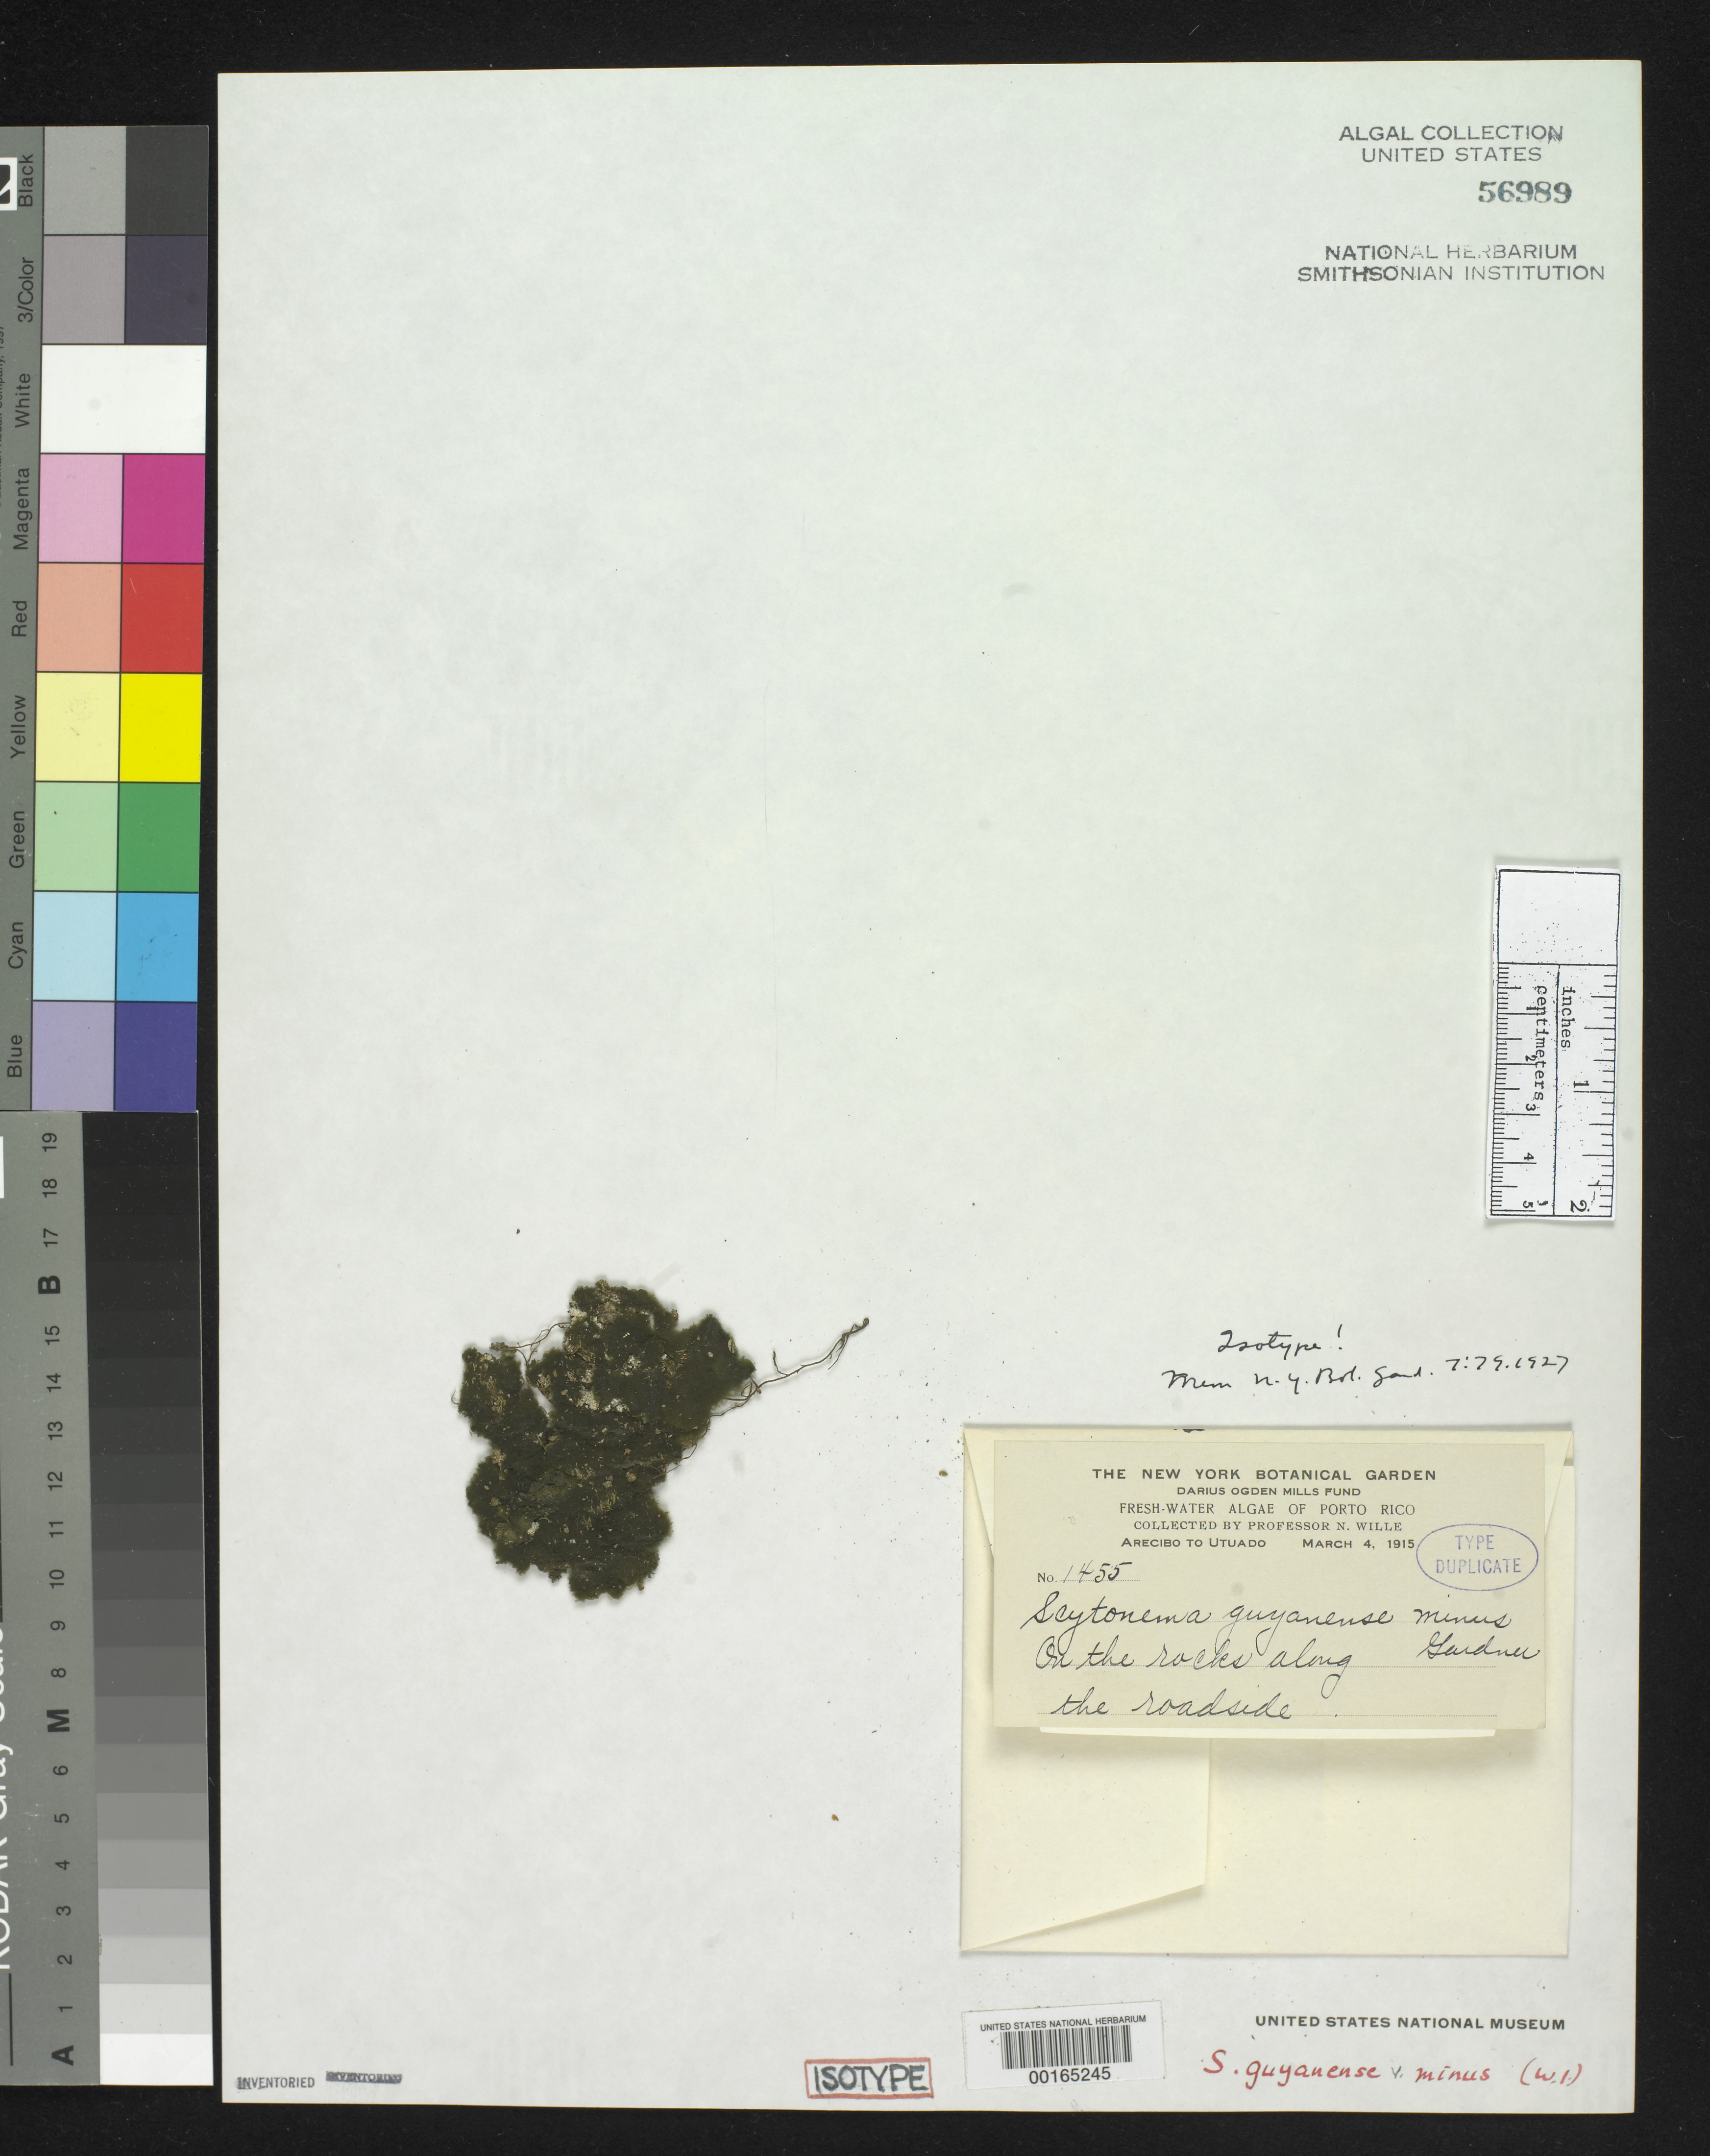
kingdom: Bacteria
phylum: Cyanobacteria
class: Cyanobacteriia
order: Cyanobacteriales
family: Scytonemataceae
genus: Scytonema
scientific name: Scytonema guyanense var. minus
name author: N.L. Gardner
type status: Isotype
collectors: N. Wille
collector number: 1455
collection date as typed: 04 Mar 1915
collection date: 1915-03-04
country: Puerto Rico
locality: Between Arecibo and Utuado.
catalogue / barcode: US 56989